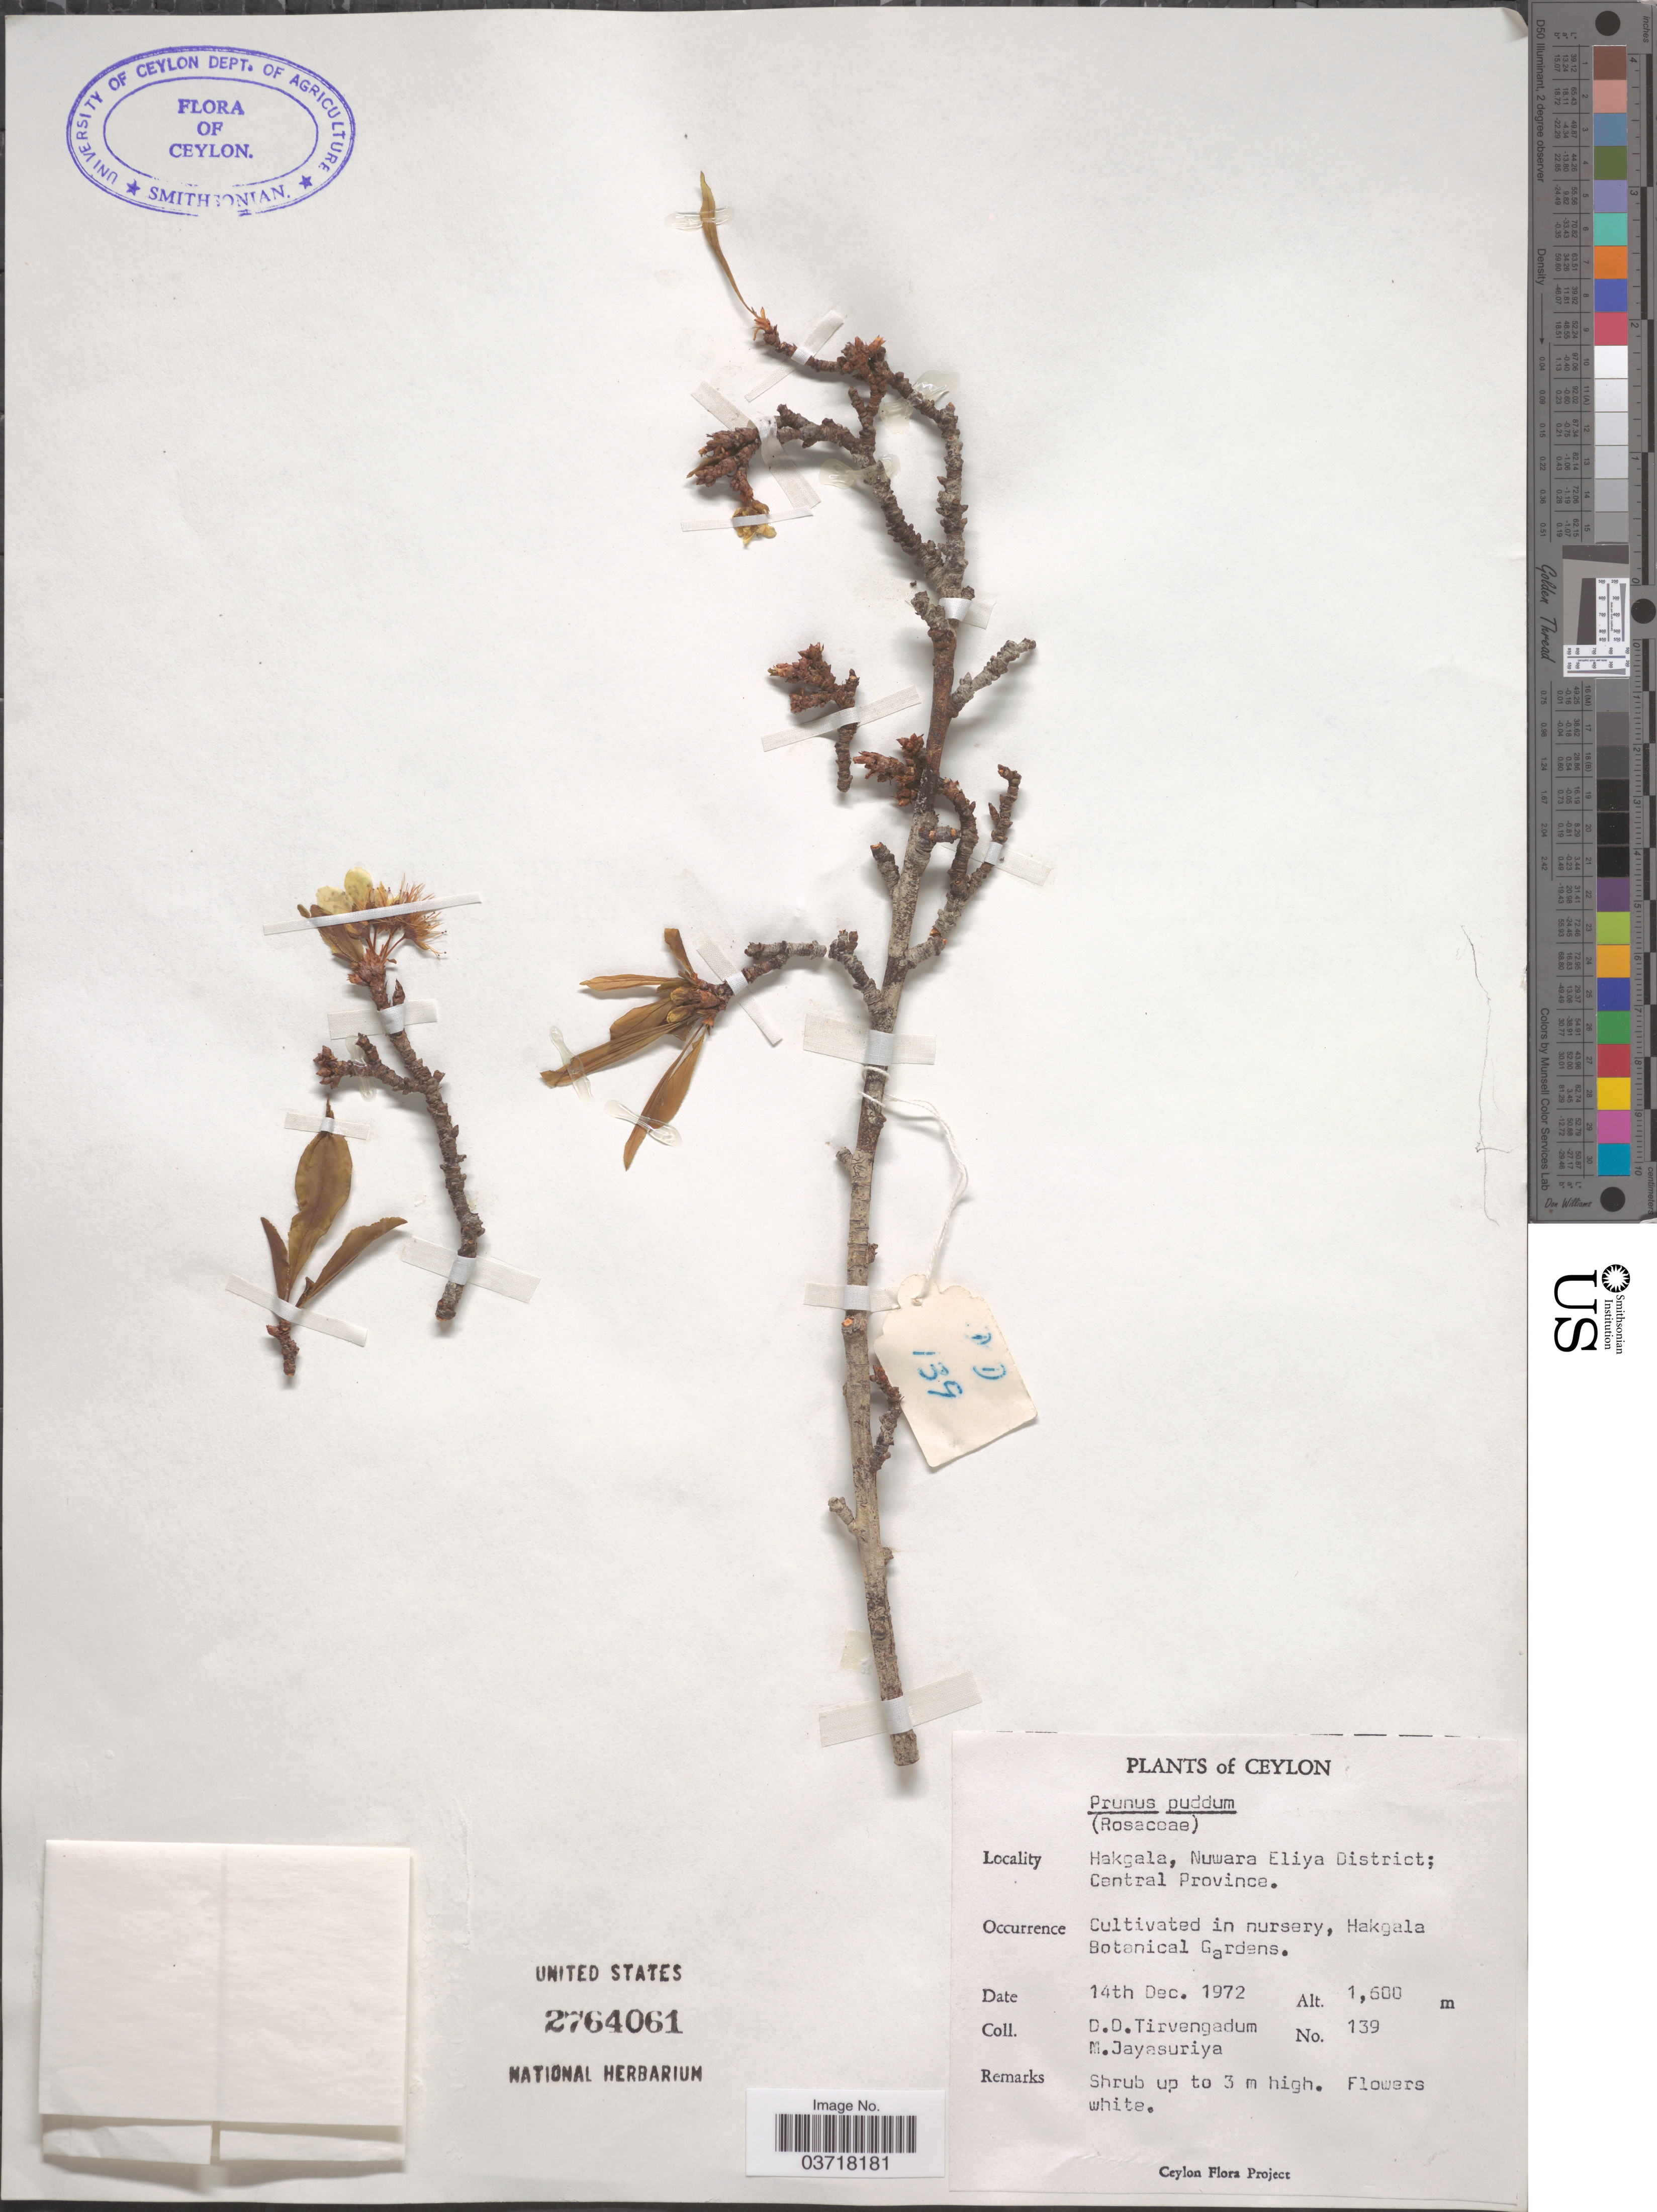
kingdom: Plantae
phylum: Tracheophyta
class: Magnoliopsida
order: Rosales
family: Rosaceae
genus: Prunus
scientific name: Prunus puddum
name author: Stokes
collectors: D. Tirvengadum & M. Jayasuriya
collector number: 139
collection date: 1972-12-14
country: Sri Lanka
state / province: Central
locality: Ceylon. Hakgala, Nuwara Eliya District. In nursery, Hakgala Botanical Gardens.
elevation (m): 1600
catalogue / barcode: US 2764061